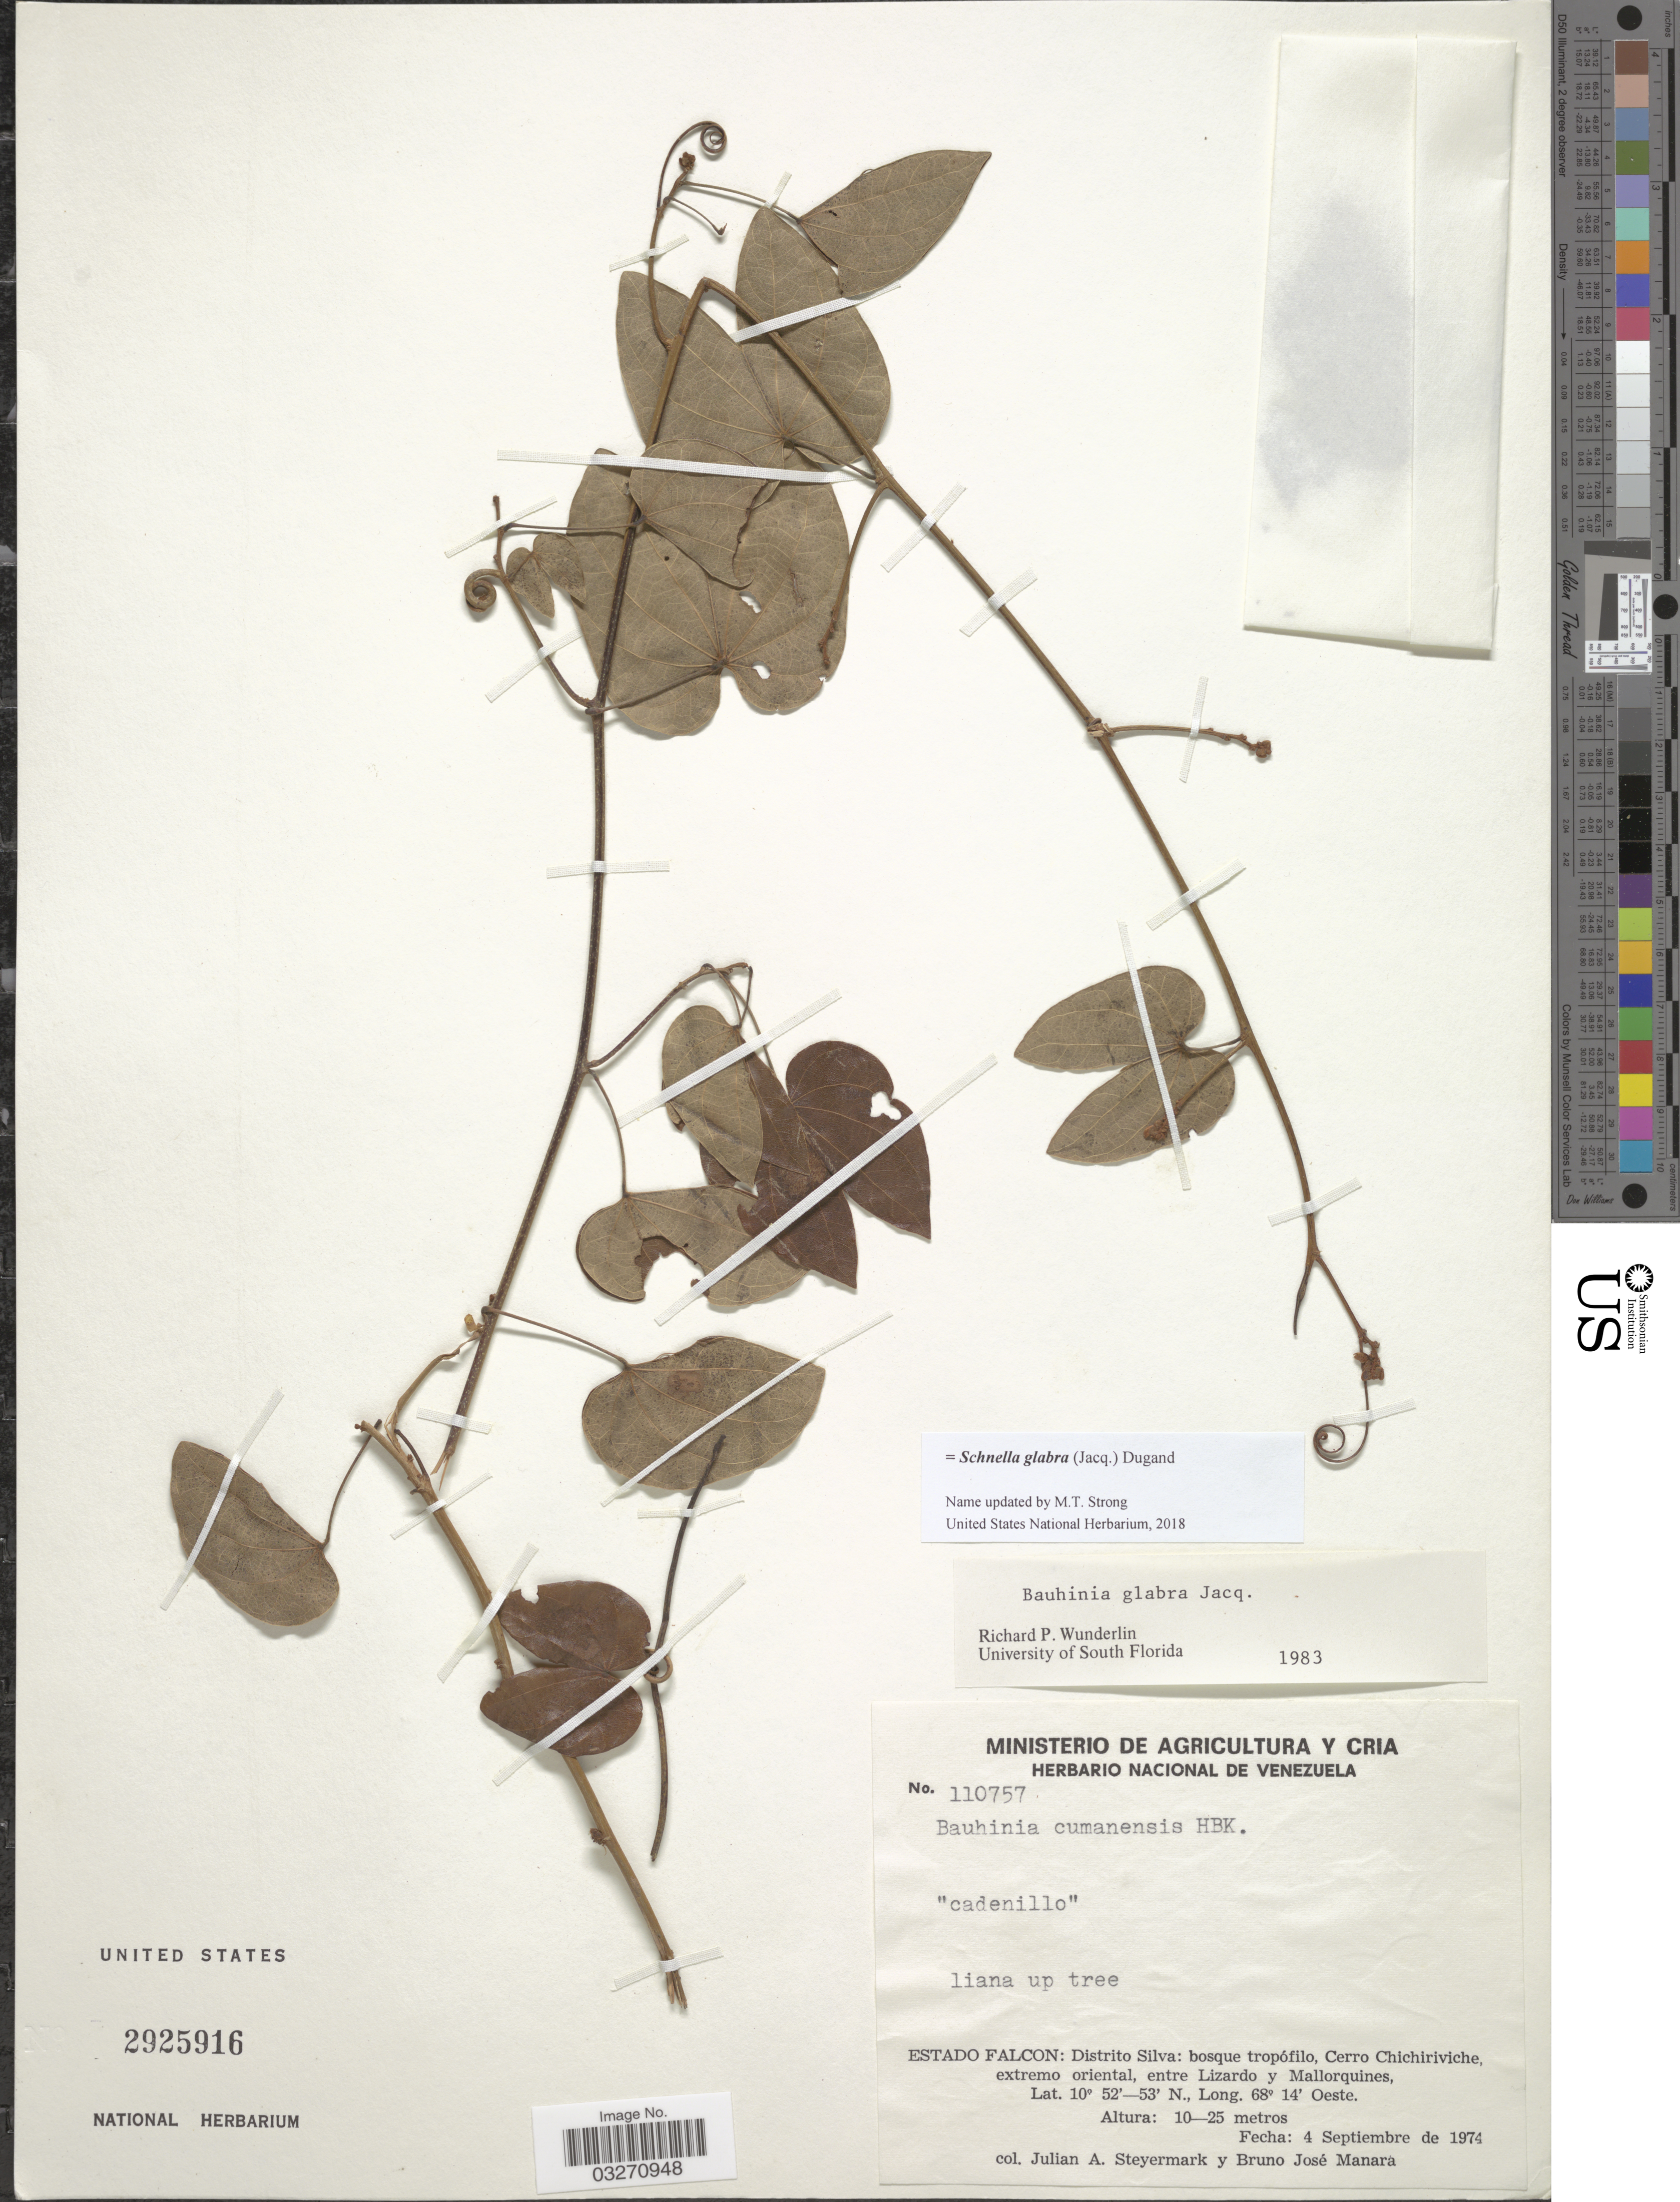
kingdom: Plantae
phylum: Tracheophyta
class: Magnoliopsida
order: Fabales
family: Fabaceae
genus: Schnella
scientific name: Schnella glabra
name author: (Jacq.) Dugand G.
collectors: J. Steyermark & B. Manara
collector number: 110757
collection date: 1974-09-04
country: Venezuela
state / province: Falcón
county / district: Silva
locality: Distrito Silva: bosque tropófilo, Cerro Chichiriviche, extremo oriental, entre Lizardo y Mallorquines.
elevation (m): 10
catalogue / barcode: US 2925916